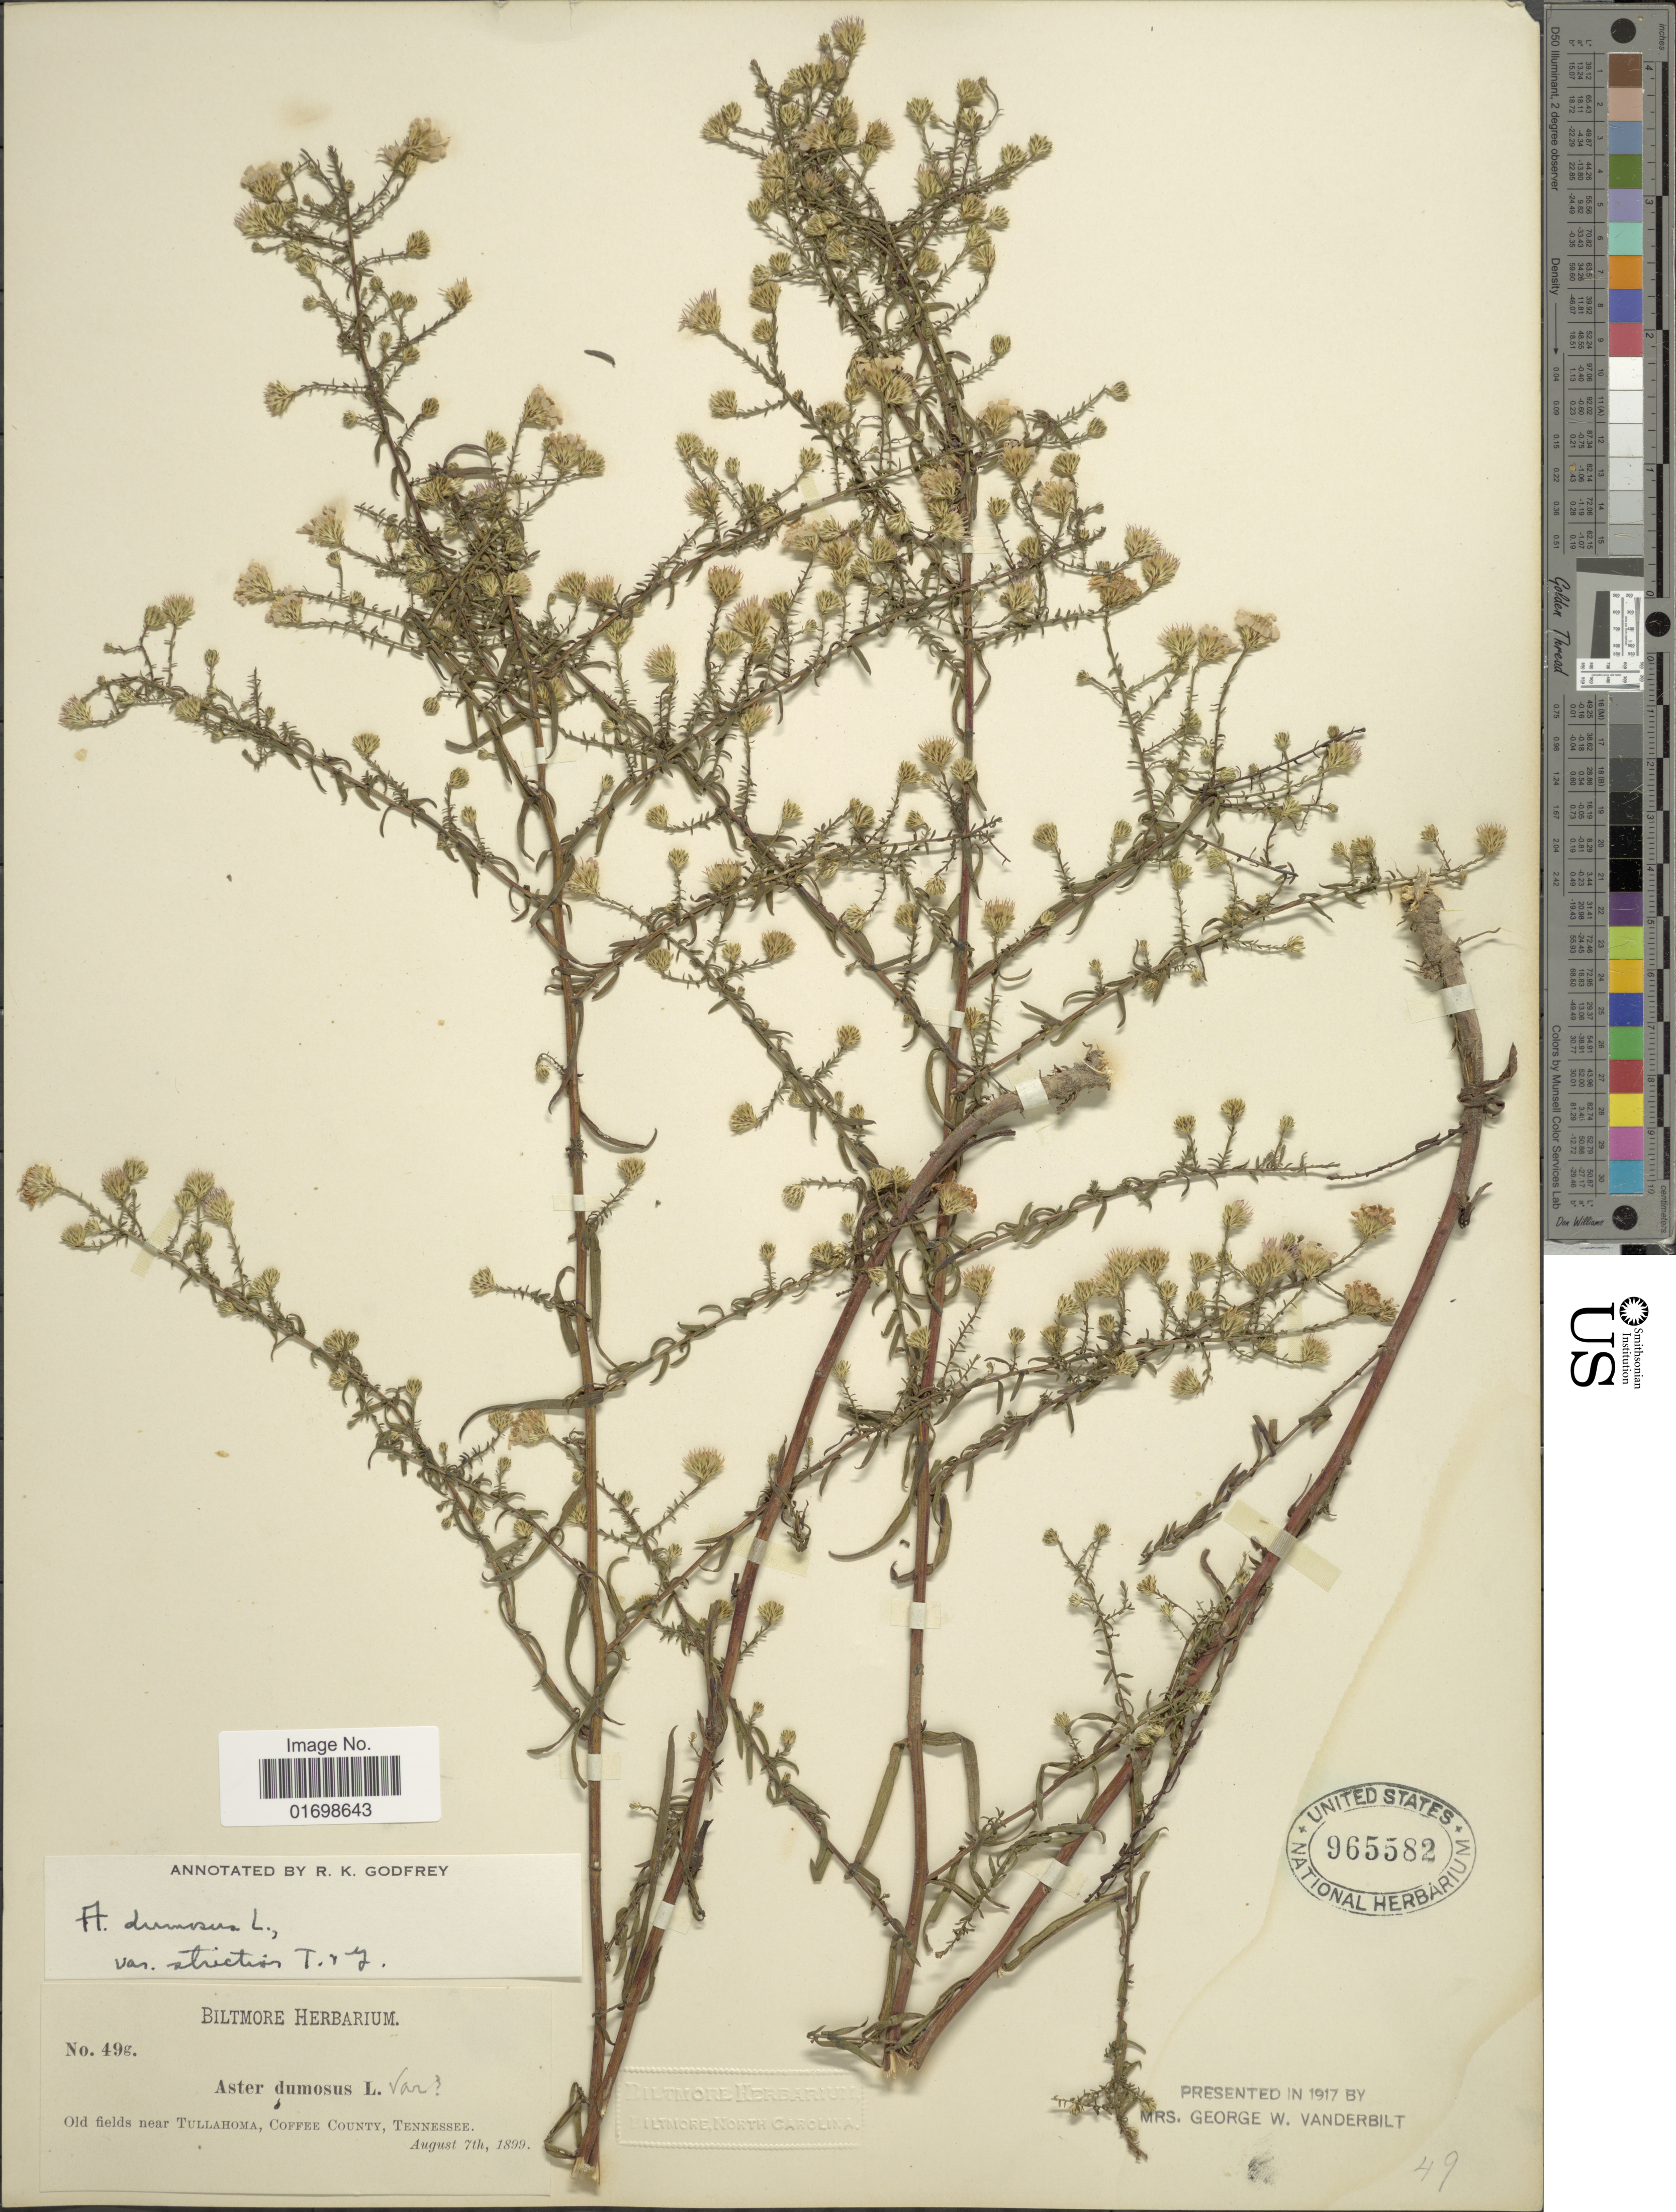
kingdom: Plantae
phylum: Tracheophyta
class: Magnoliopsida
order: Asterales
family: Asteraceae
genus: Symphyotrichum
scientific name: Symphyotrichum dumosum var. strictior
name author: (Torr. & A. Gray) G.L. Nesom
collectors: ex herb. Biltmore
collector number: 49g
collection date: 1899-08-07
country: United States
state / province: Tennessee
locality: Tullahoma,Coffee County, Tennessee.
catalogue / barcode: US 965582